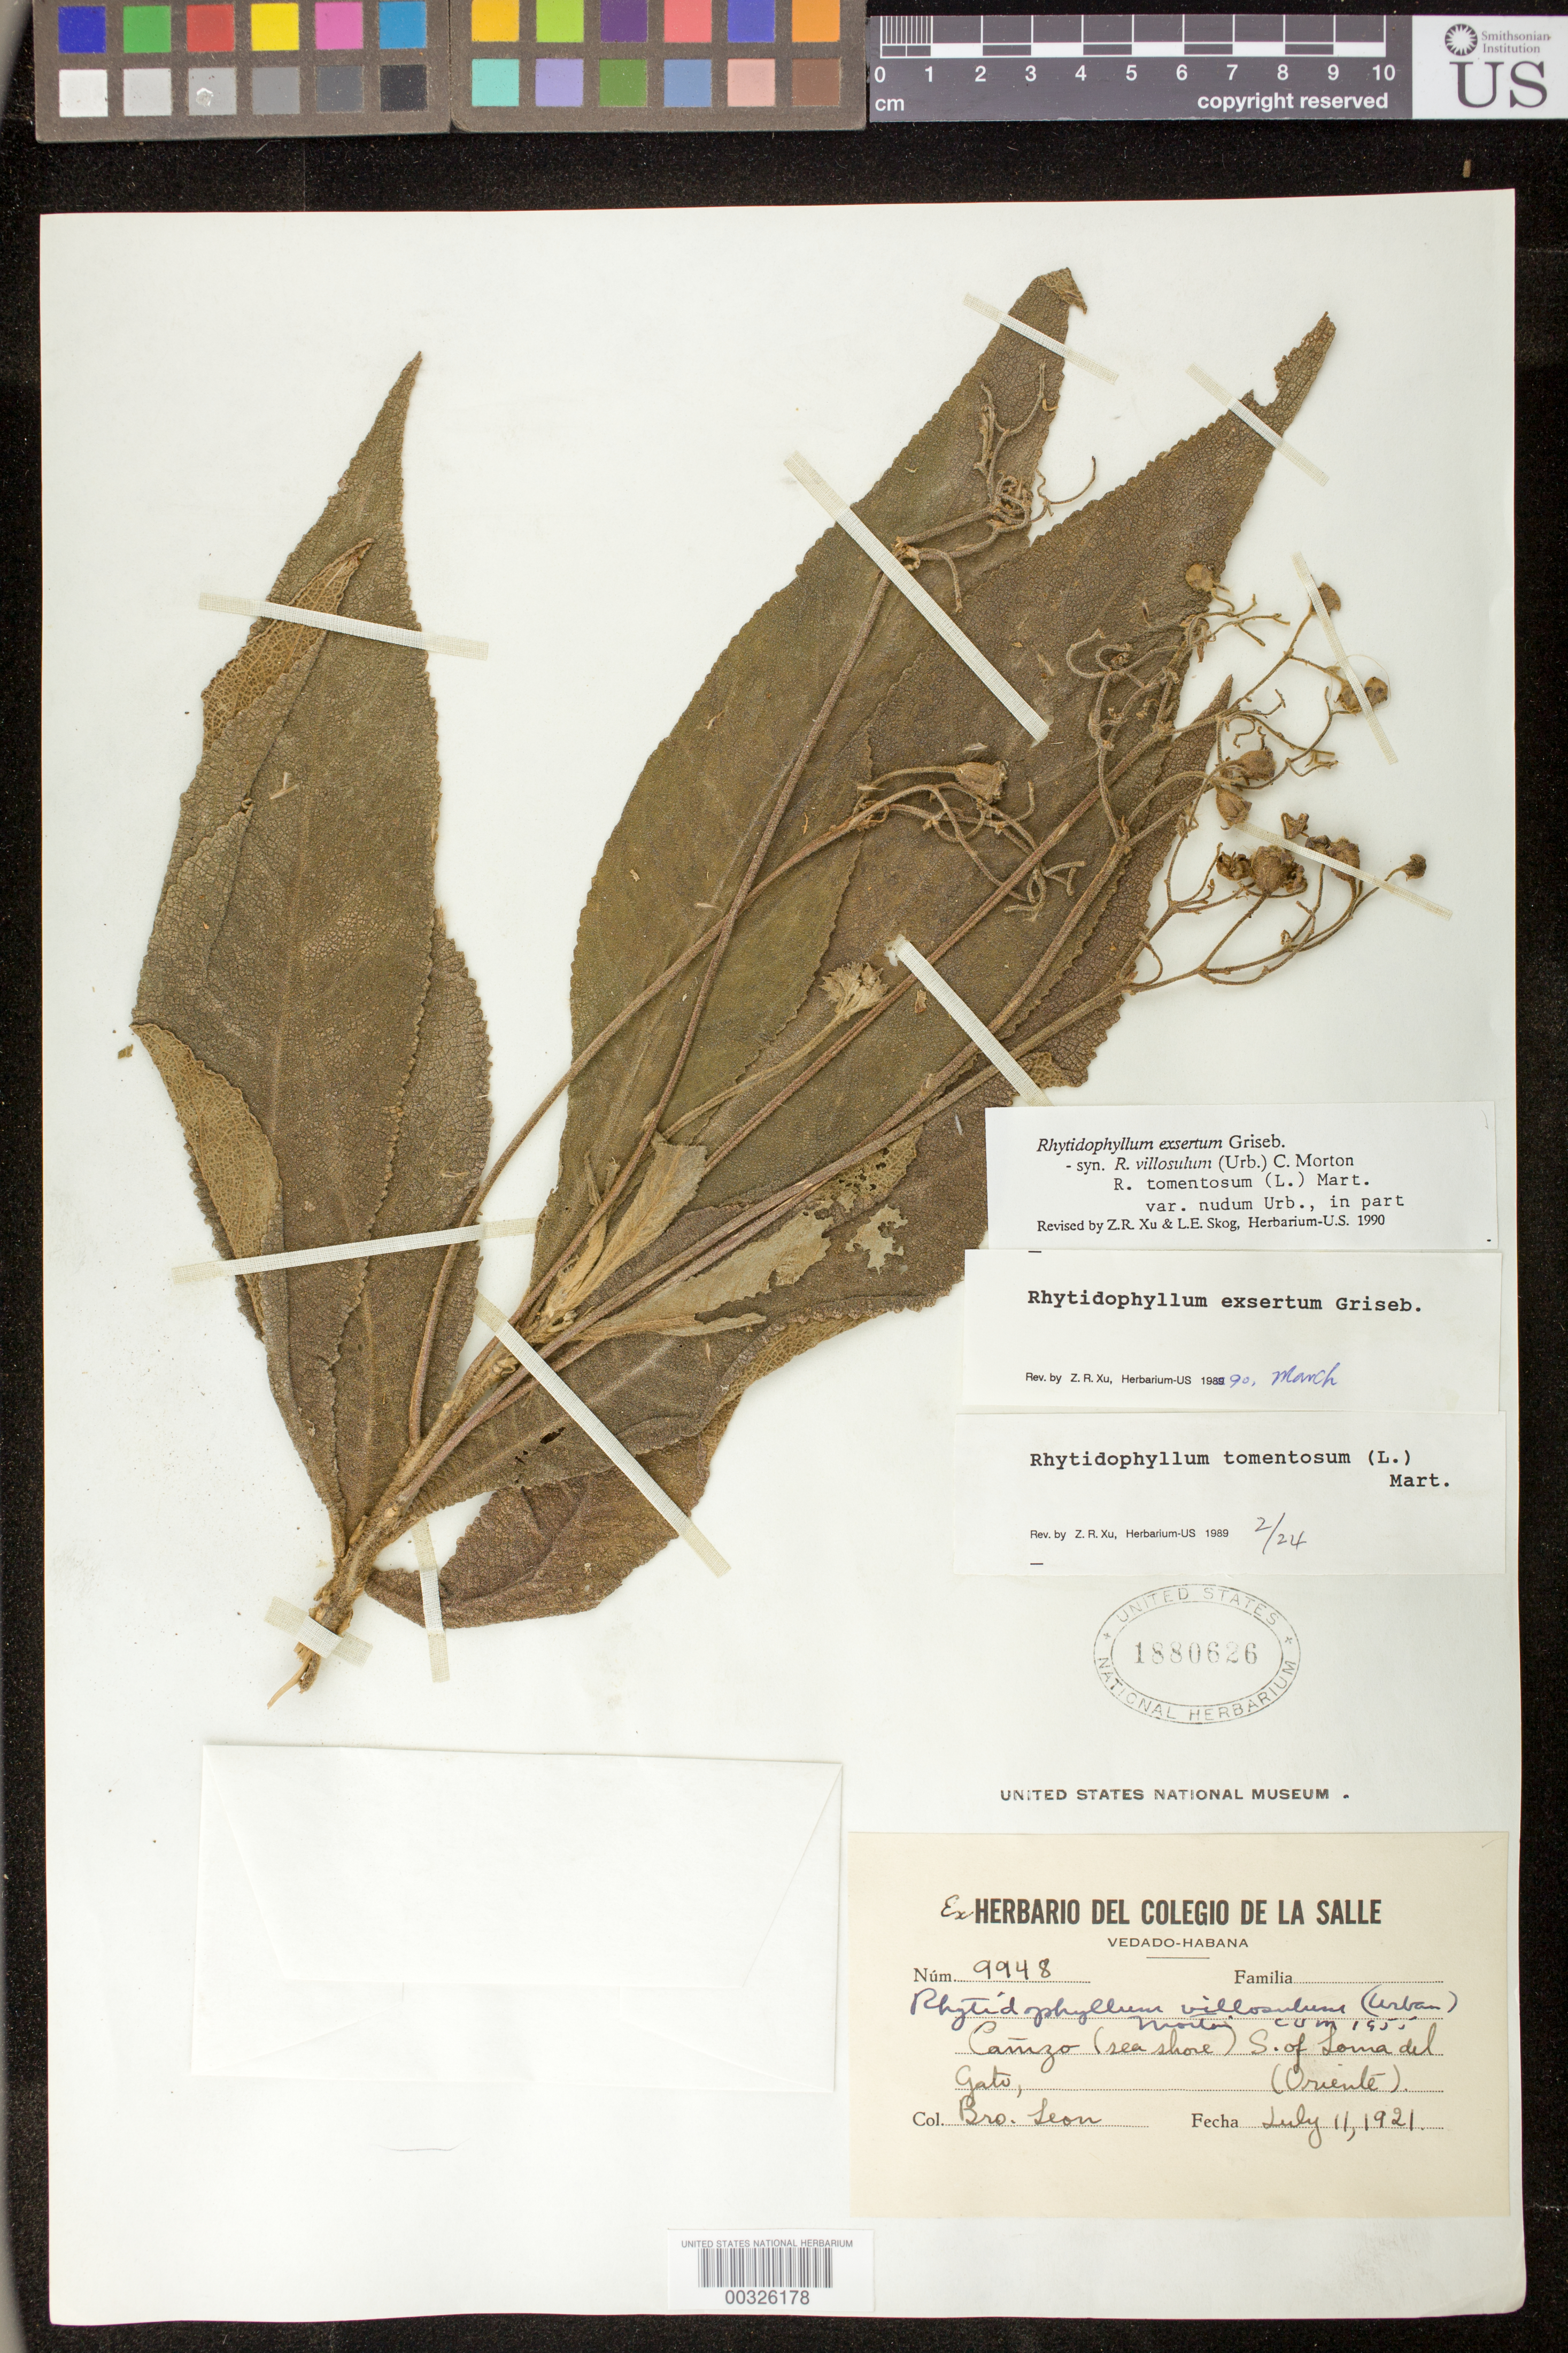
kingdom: Plantae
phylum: Tracheophyta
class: Magnoliopsida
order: Lamiales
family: Gesneriaceae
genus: Rhytidophyllum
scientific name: Rhytidophyllum exsertum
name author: Griseb.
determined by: Skog, Laurence E.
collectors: F. Leon & et al.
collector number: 9948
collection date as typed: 11 Jul 1921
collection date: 1921-07-11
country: Cuba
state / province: Oriente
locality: Cañizo (sea shore) S of Loma del Gato [NY sheet: Loma del Gato and vicinity, Cobre range of Sierra Maestra]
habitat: Sea-shore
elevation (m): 900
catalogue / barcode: US 1880626